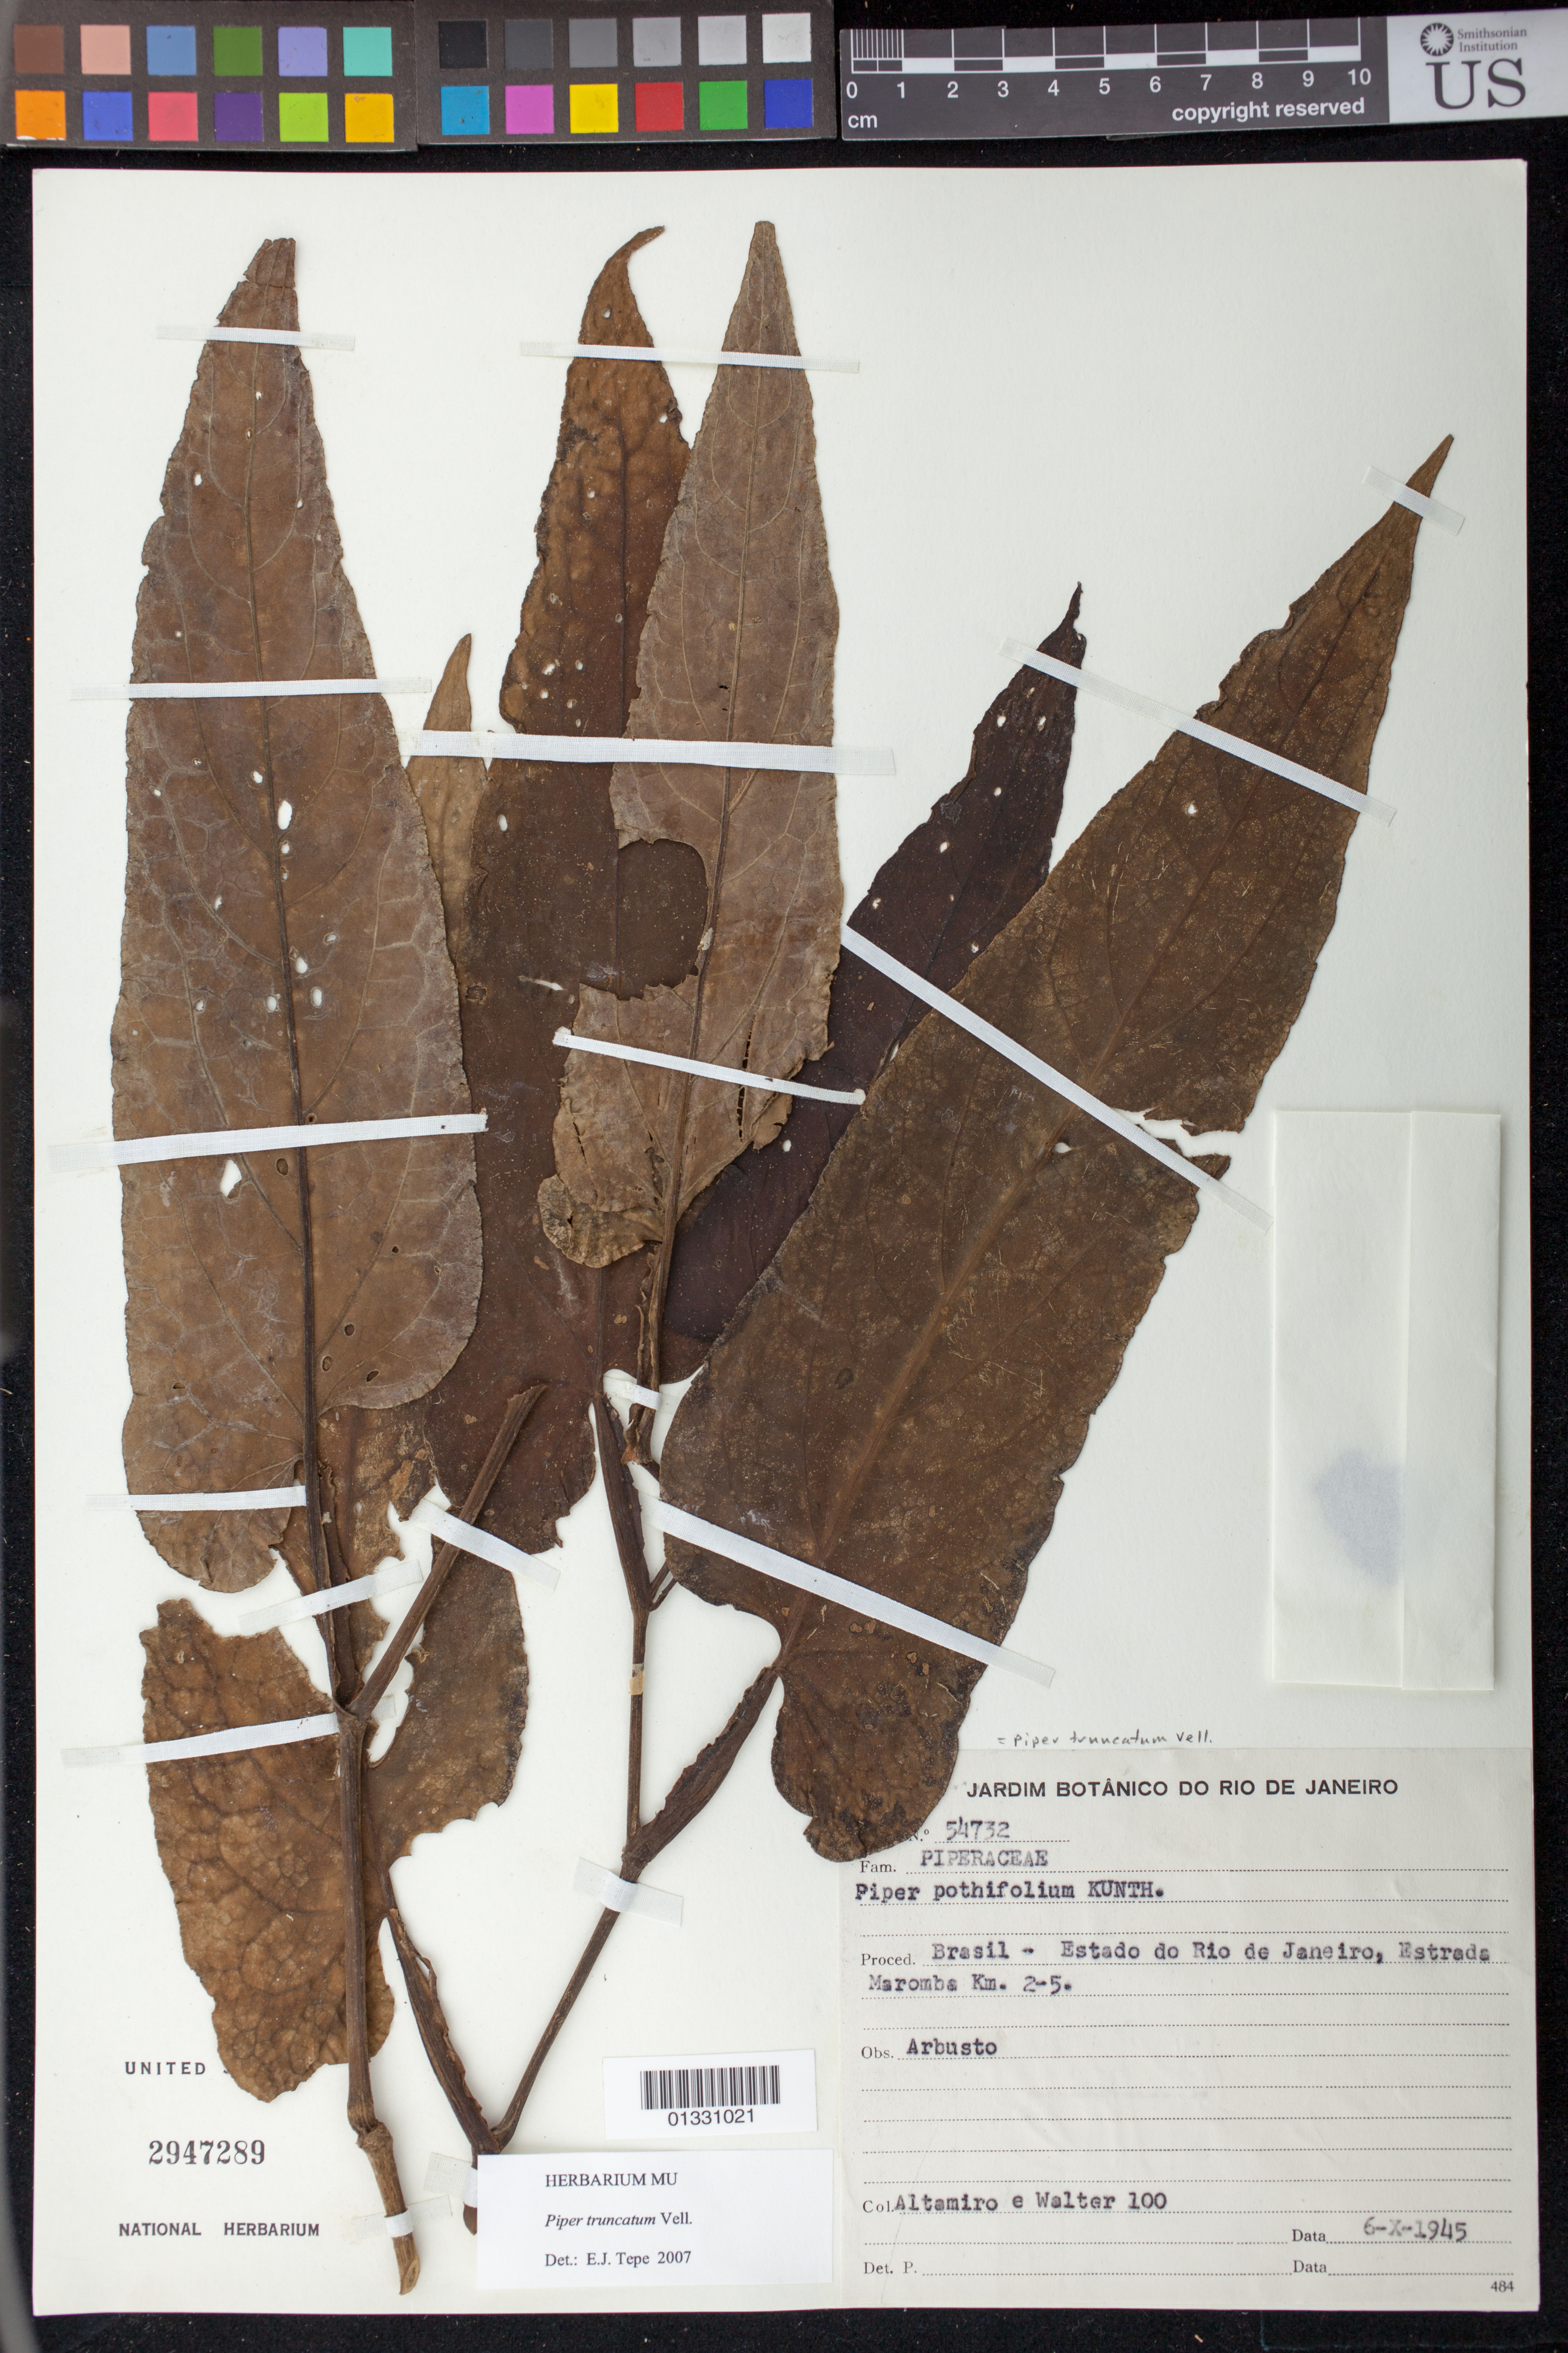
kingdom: Plantae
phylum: Tracheophyta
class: Magnoliopsida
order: Piperales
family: Piperaceae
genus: Piper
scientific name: Piper truncatum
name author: Vell.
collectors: -- Altamiro & -- Walter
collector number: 100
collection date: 1945-10-06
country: Brazil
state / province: Rio de Janeiro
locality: Estrada Maromba km 2-5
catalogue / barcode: US 2947289